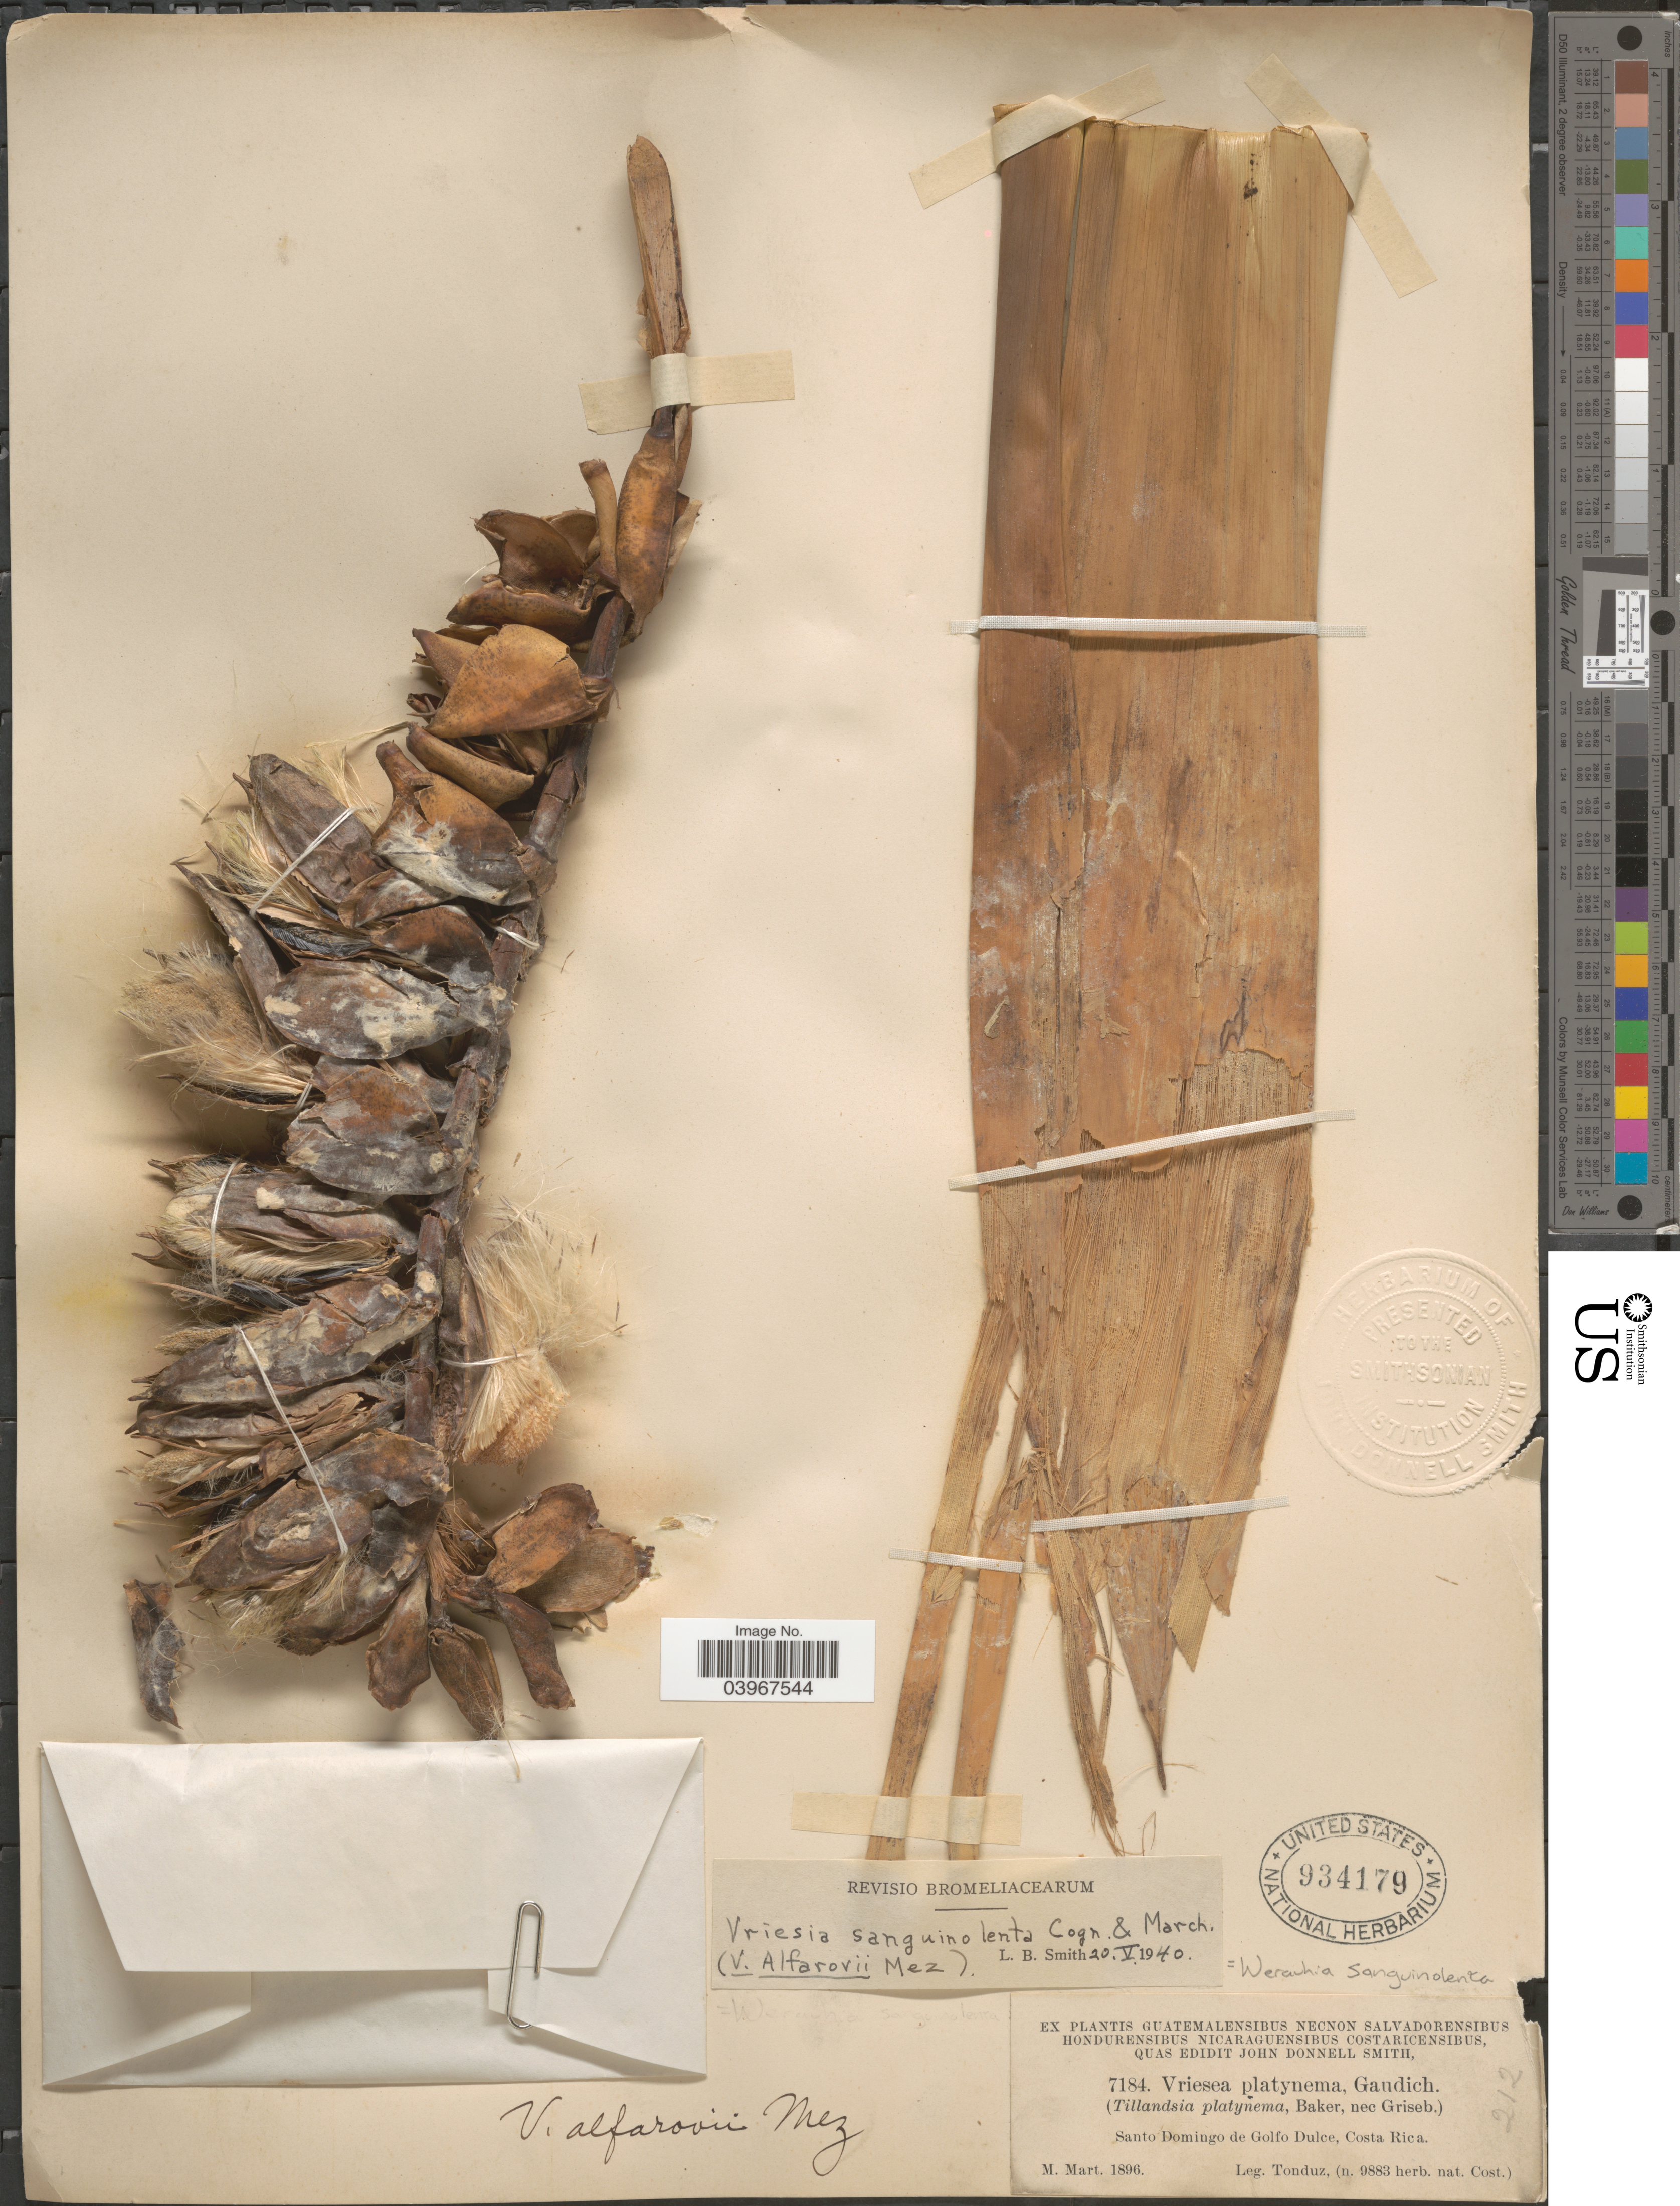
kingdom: Plantae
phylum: Tracheophyta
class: Liliopsida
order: Poales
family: Bromeliaceae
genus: Werauhia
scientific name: Werauhia sanguinolenta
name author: (Cogn. & Marchal) J.R. Grant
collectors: Tonduz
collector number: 7184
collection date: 1896-03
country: Costa Rica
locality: Santo Domingo de Golfo Dulce.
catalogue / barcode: US 934179